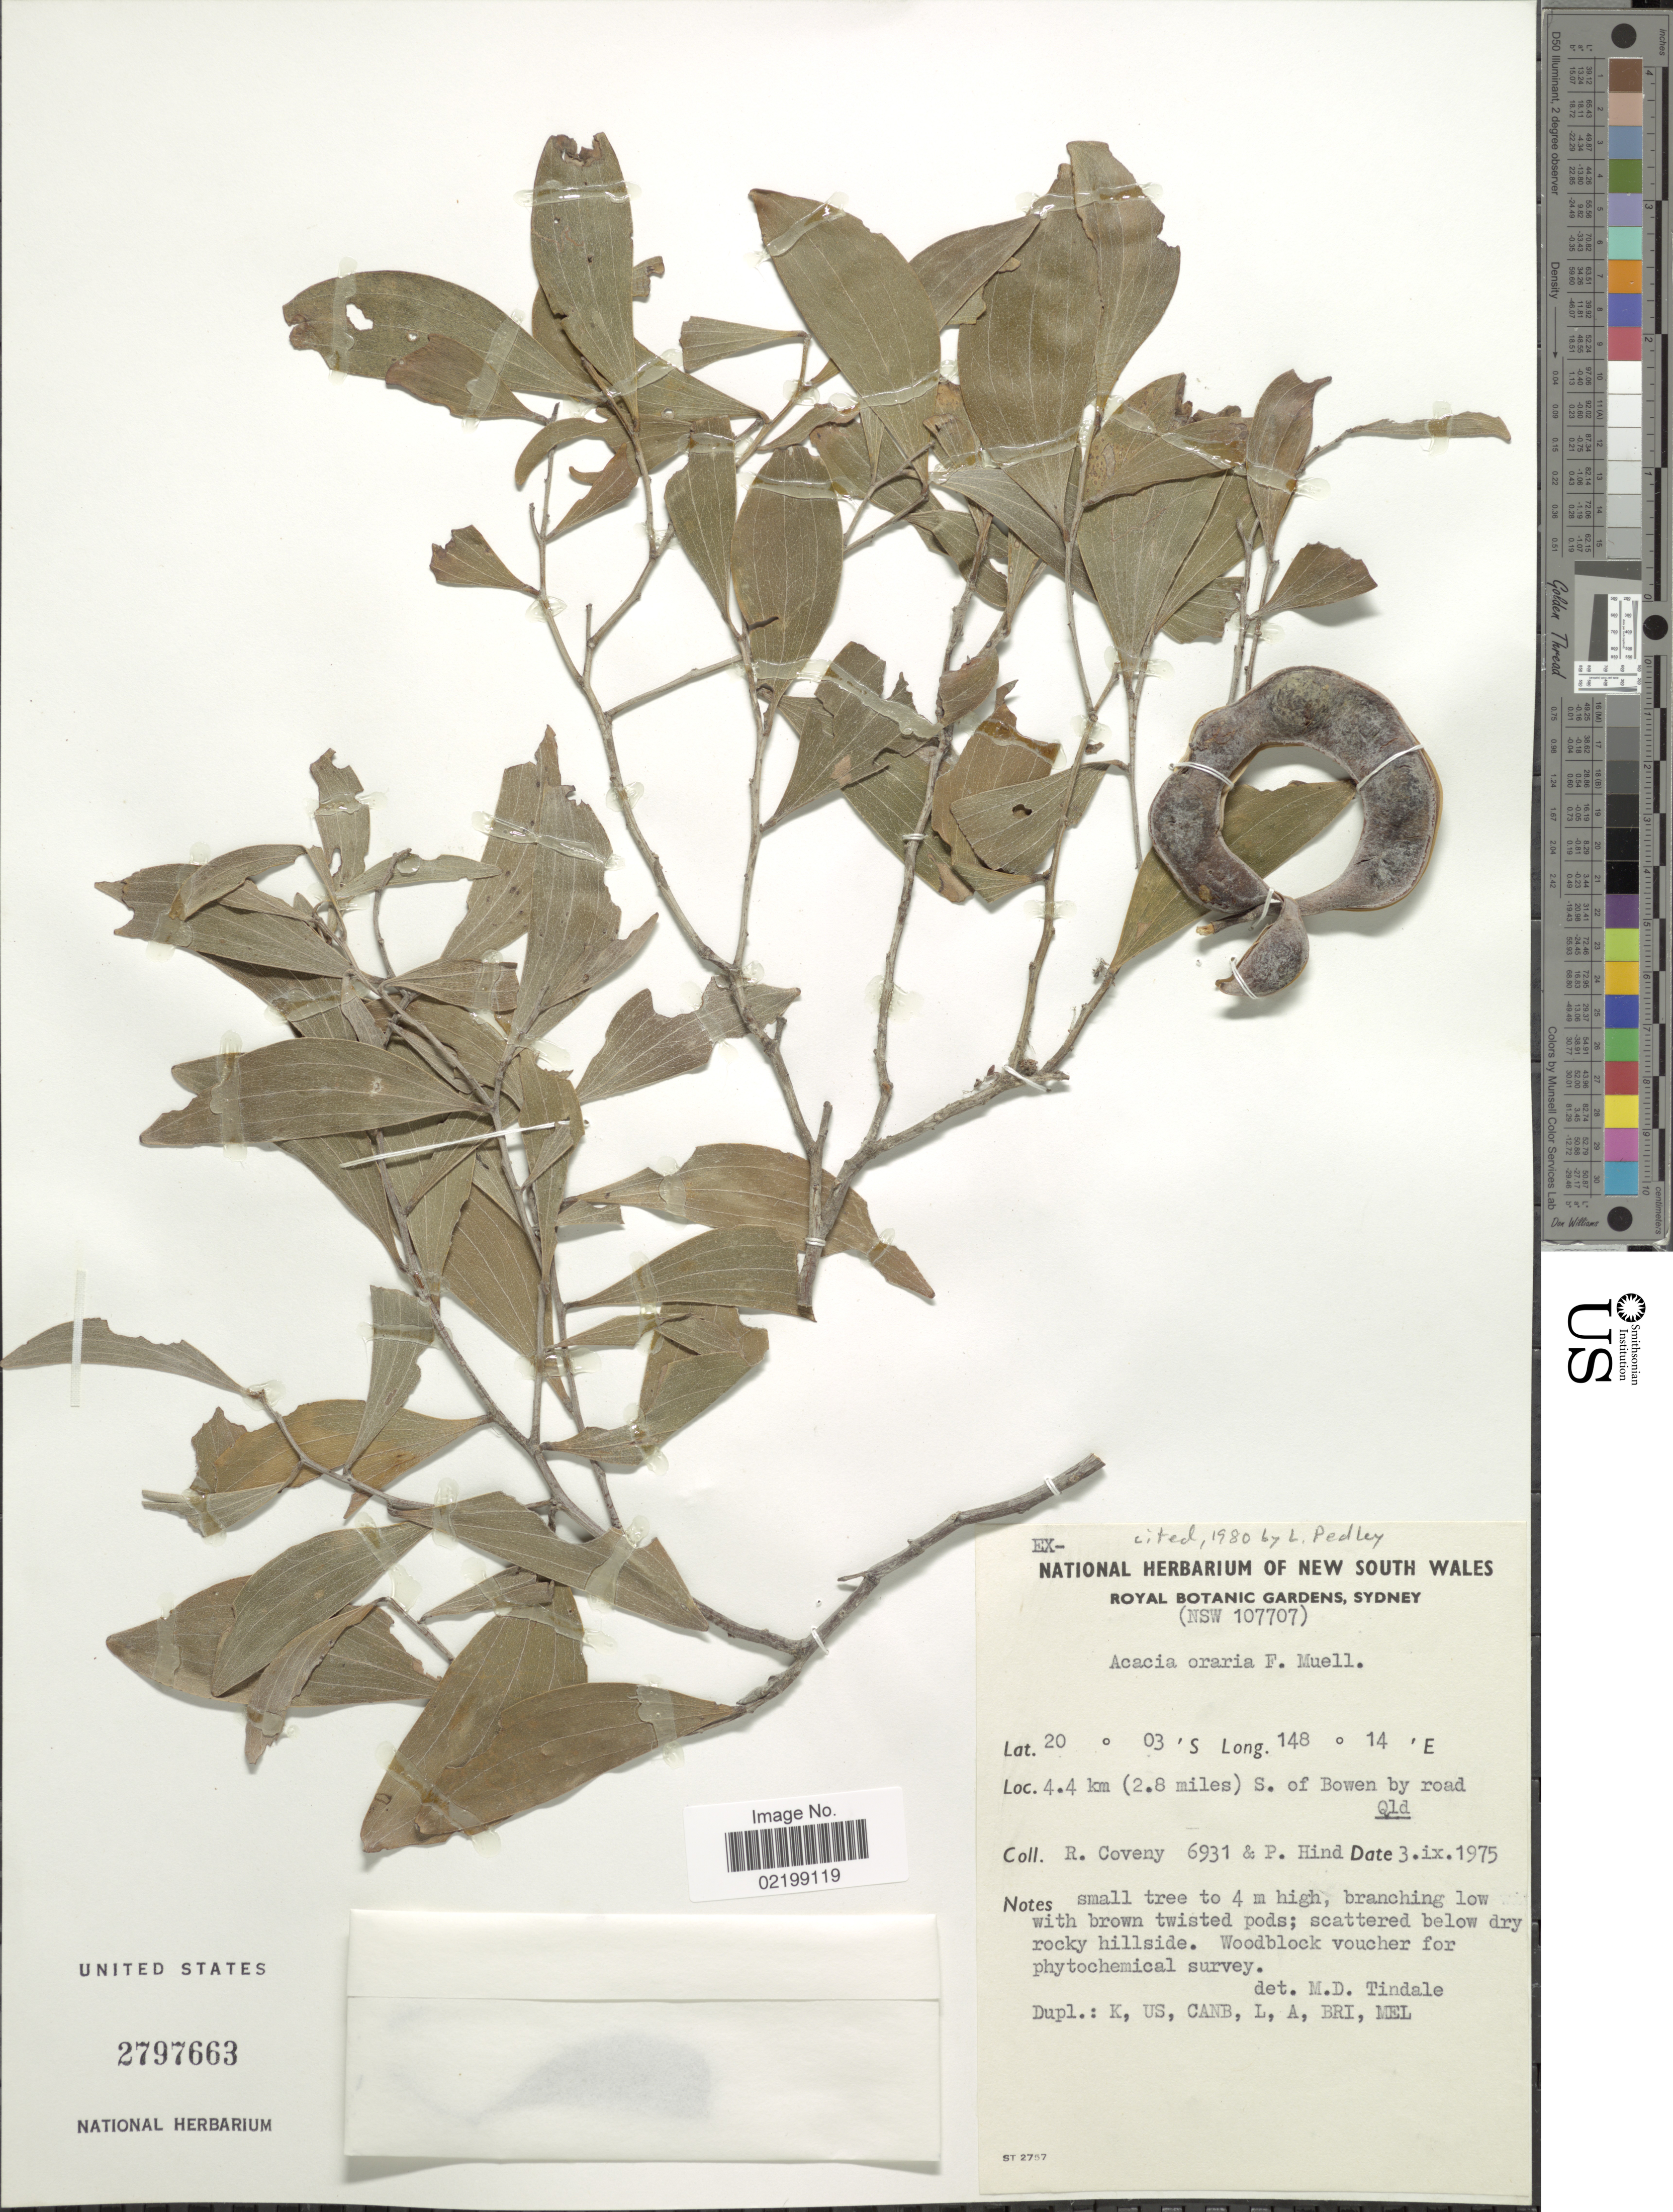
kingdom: Plantae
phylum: Tracheophyta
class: Magnoliopsida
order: Fabales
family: Fabaceae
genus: Acacia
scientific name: Acacia oraria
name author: F. Muell.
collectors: R. Coveny & P. Hind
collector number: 6931/107707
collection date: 1975-09-03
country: Australia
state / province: Queensland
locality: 4.4 km (2.8 miles) S. of Bowen by road, below dry rocky hillside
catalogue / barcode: US 2797663